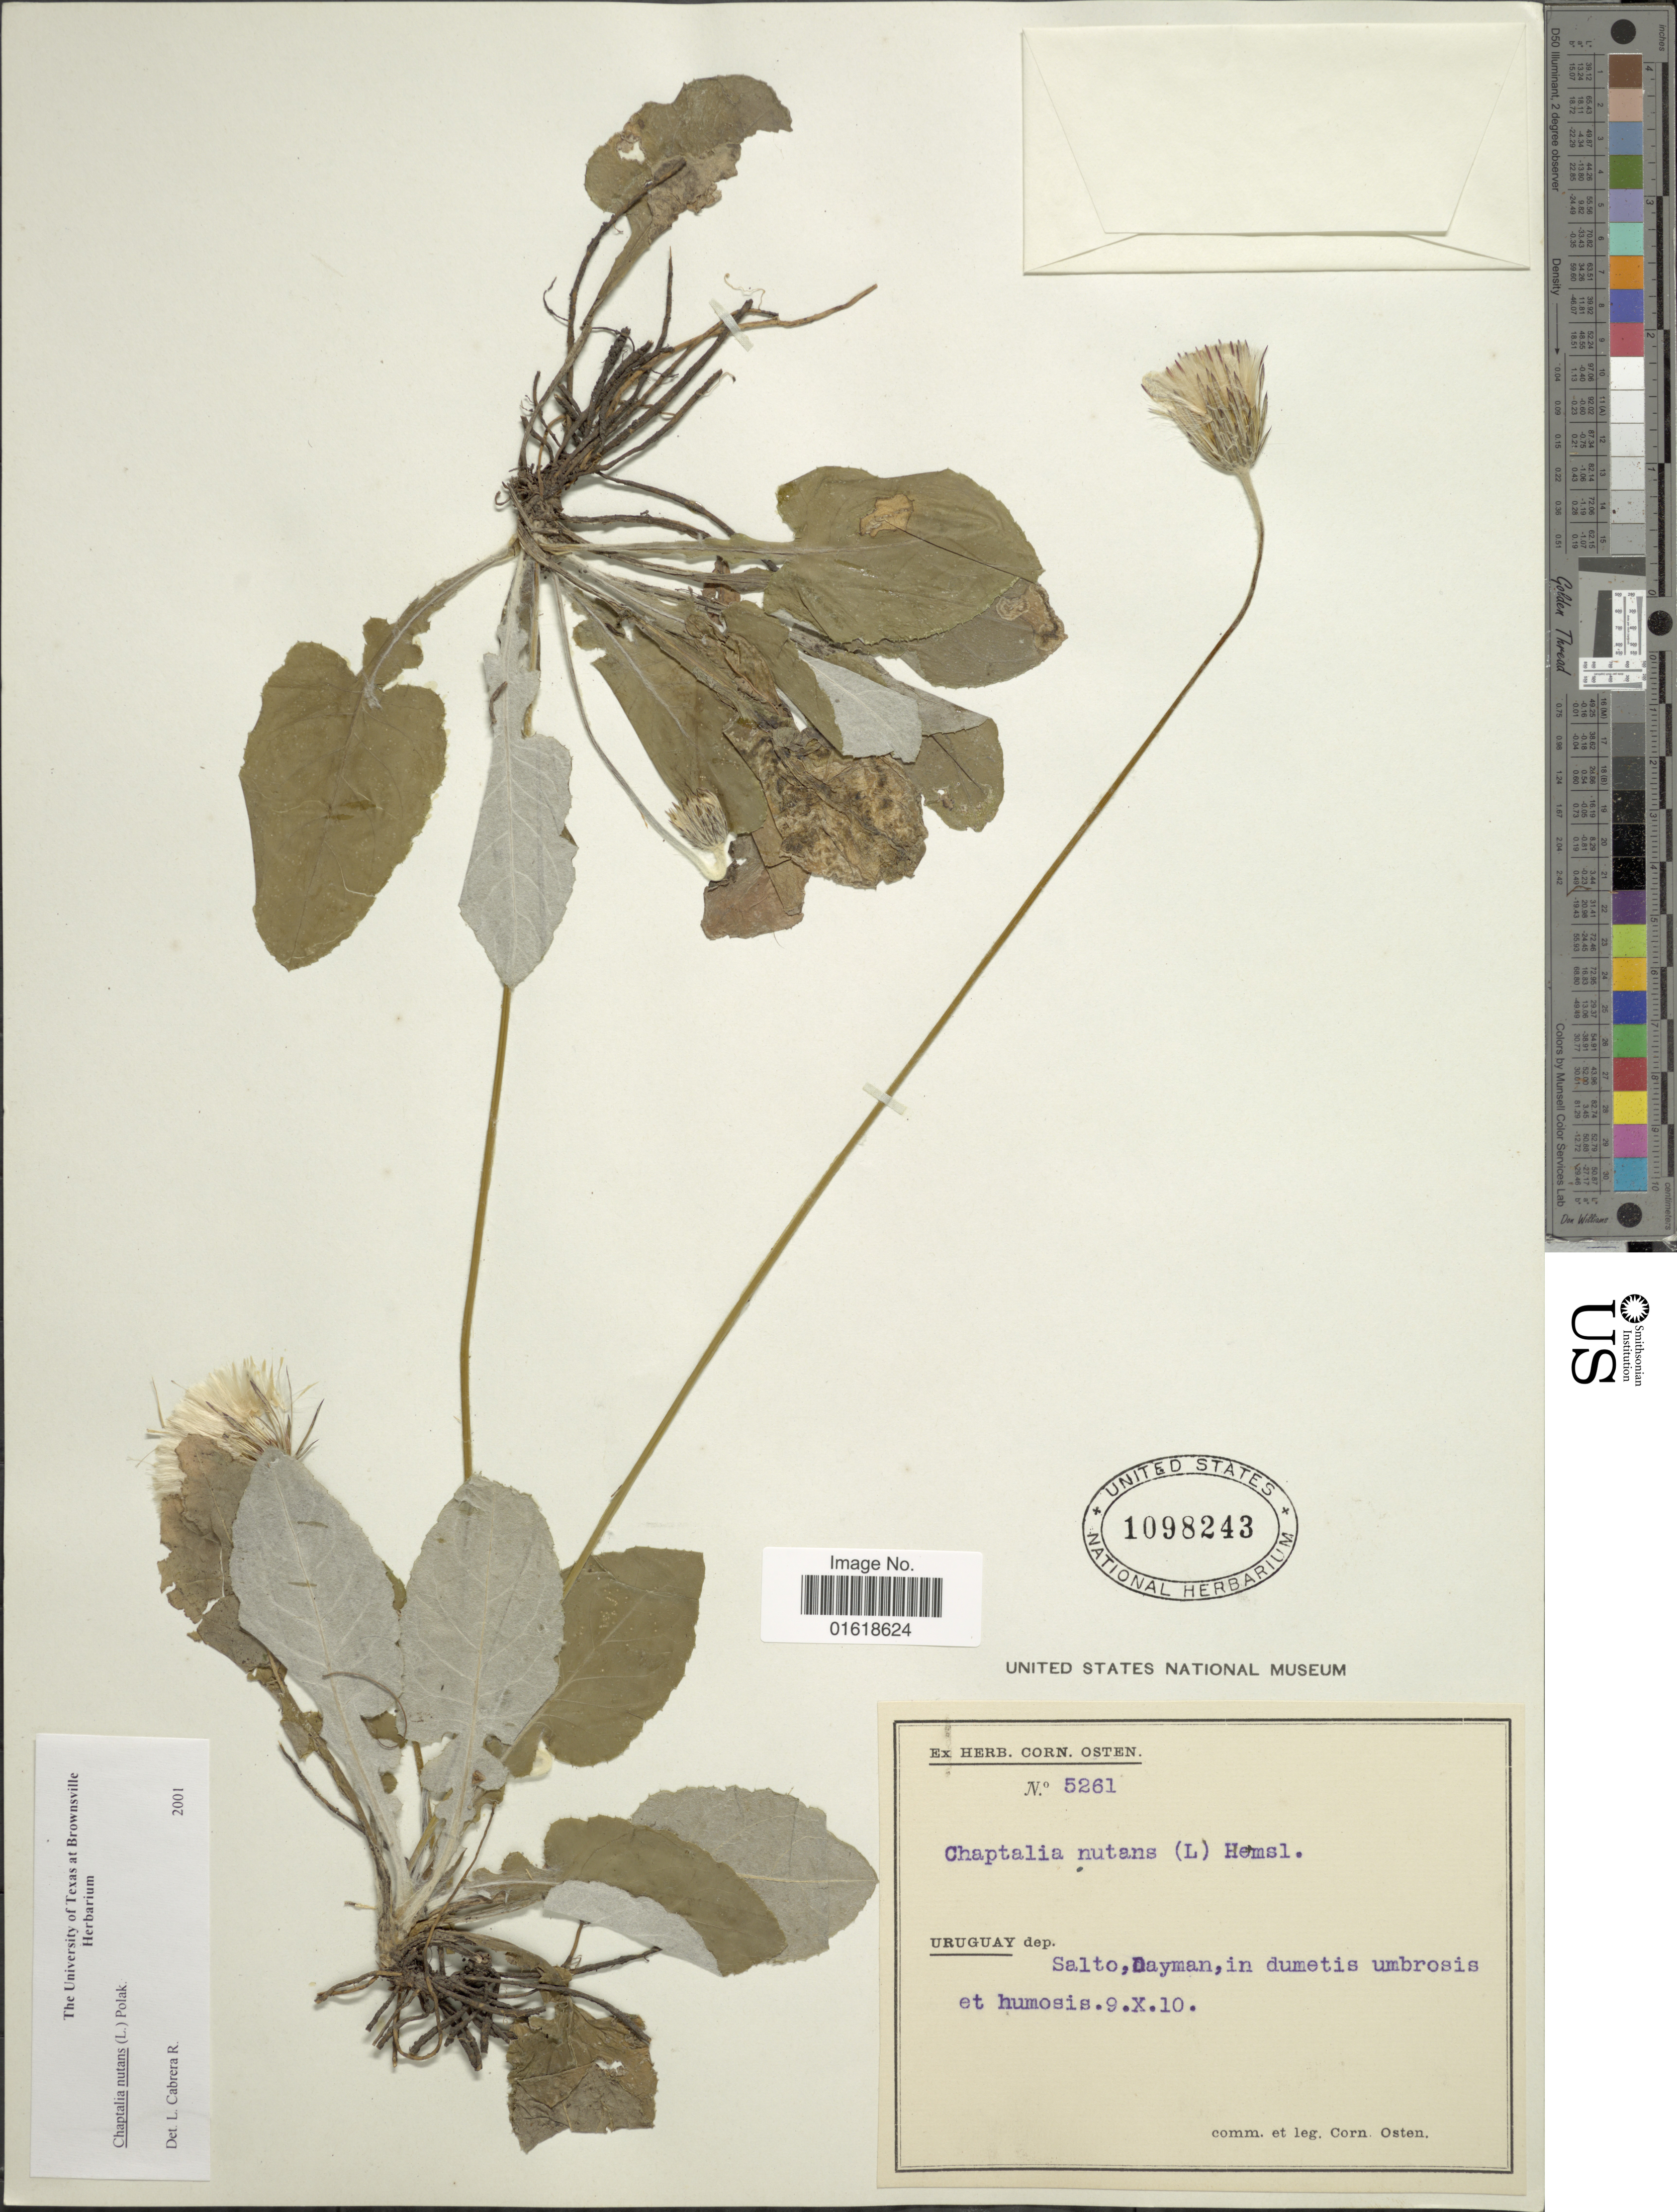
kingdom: Plantae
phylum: Tracheophyta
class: Magnoliopsida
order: Asterales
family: Asteraceae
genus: Chaptalia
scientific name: Chaptalia nutans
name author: (L.) Pol.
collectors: C. Osten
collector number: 5261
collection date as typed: Transcribed d/m/y: 9/10/10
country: Uruguay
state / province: Salto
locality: Uruguay dep. Salto, Dayman, in dumetis umbrosis et humosis.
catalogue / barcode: US 1098243